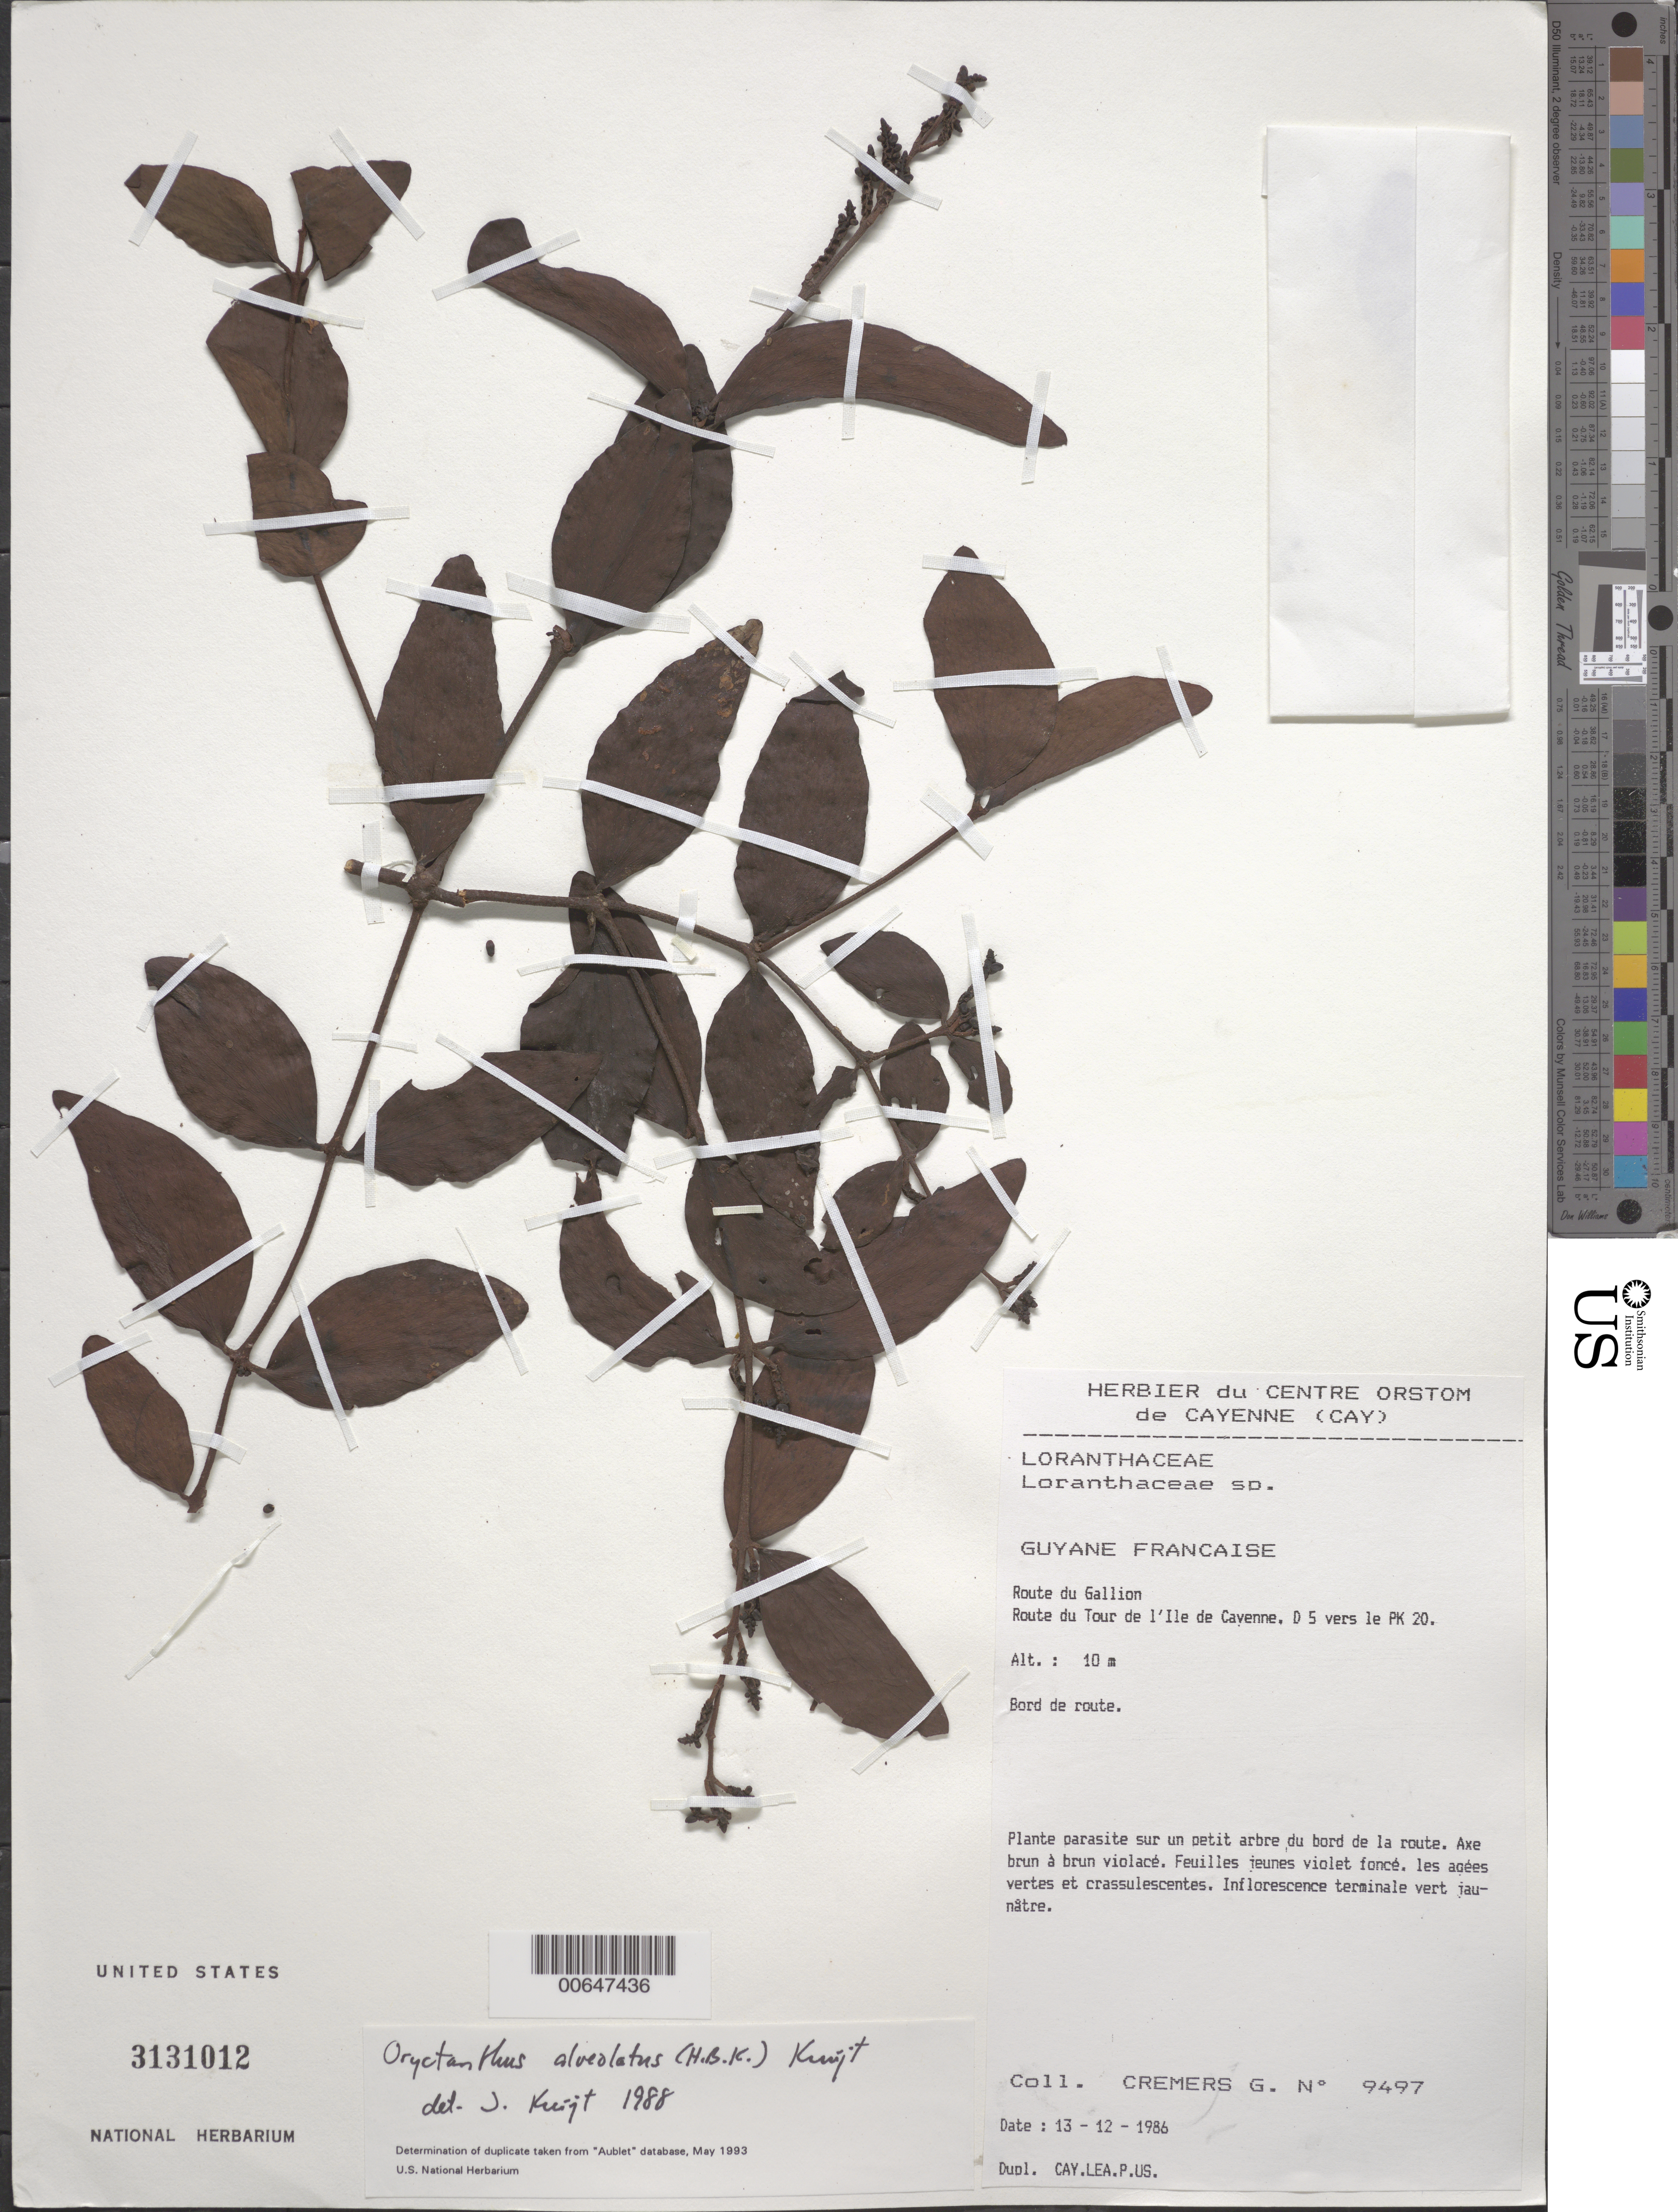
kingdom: Plantae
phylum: Tracheophyta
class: Magnoliopsida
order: Santalales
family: Loranthaceae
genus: Oryctanthus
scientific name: Oryctanthus alveolatus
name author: (Kunth) Kuijt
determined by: Kuijt, Job, (CANADA)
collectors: G. Cremers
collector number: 9497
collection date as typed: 13-Dec-86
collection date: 1986-12-13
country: French Guiana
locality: Ile de Cayenne, route du Gallion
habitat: Roadside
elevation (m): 10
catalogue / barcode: US 3131012